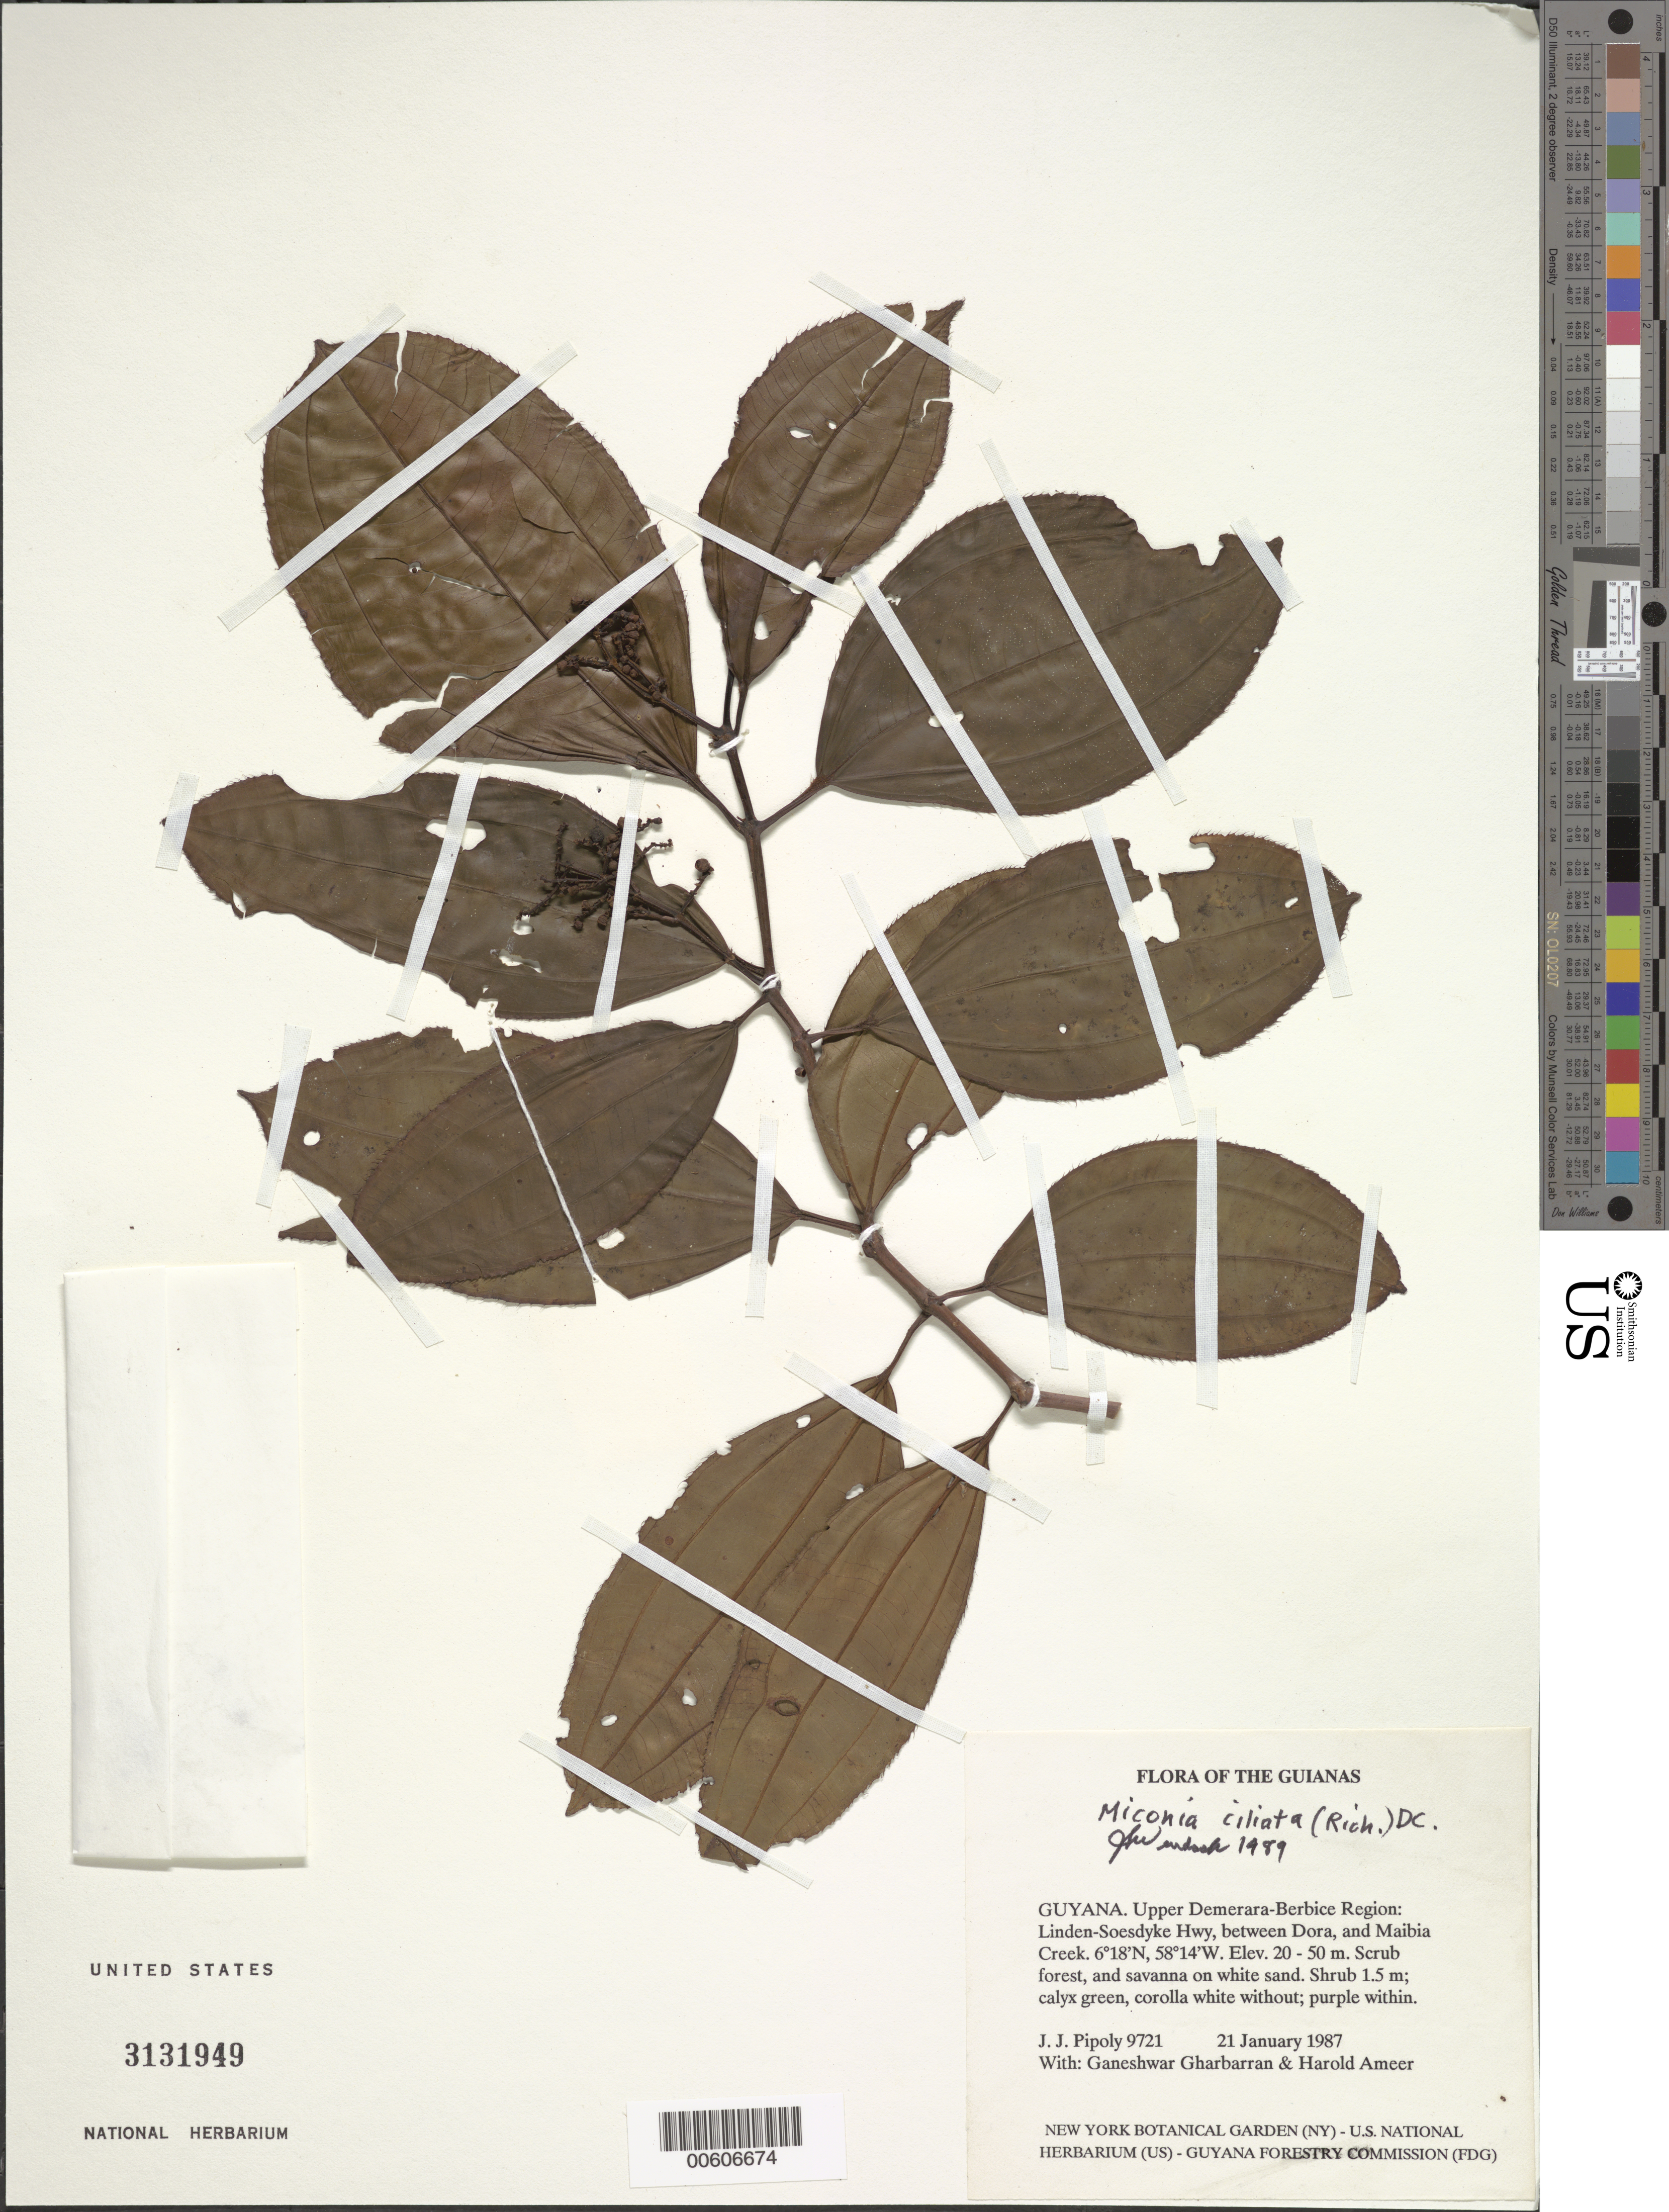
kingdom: Plantae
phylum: Tracheophyta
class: Magnoliopsida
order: Myrtales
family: Melastomataceae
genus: Miconia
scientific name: Miconia ciliata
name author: (Rich.) DC.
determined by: Wurdack, John J., (US), US (UNITED STATES)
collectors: J. J. Pipoly, G. Gharbarran & H. Ameer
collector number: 9721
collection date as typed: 21 January 1987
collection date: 1987-01-21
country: Guyana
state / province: U. Demerara-Berbice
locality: Linden-Soesdyke Hwy, between Dora and Maibia Creek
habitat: Scrub forest and savanna on white sand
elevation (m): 20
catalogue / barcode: US 3131949